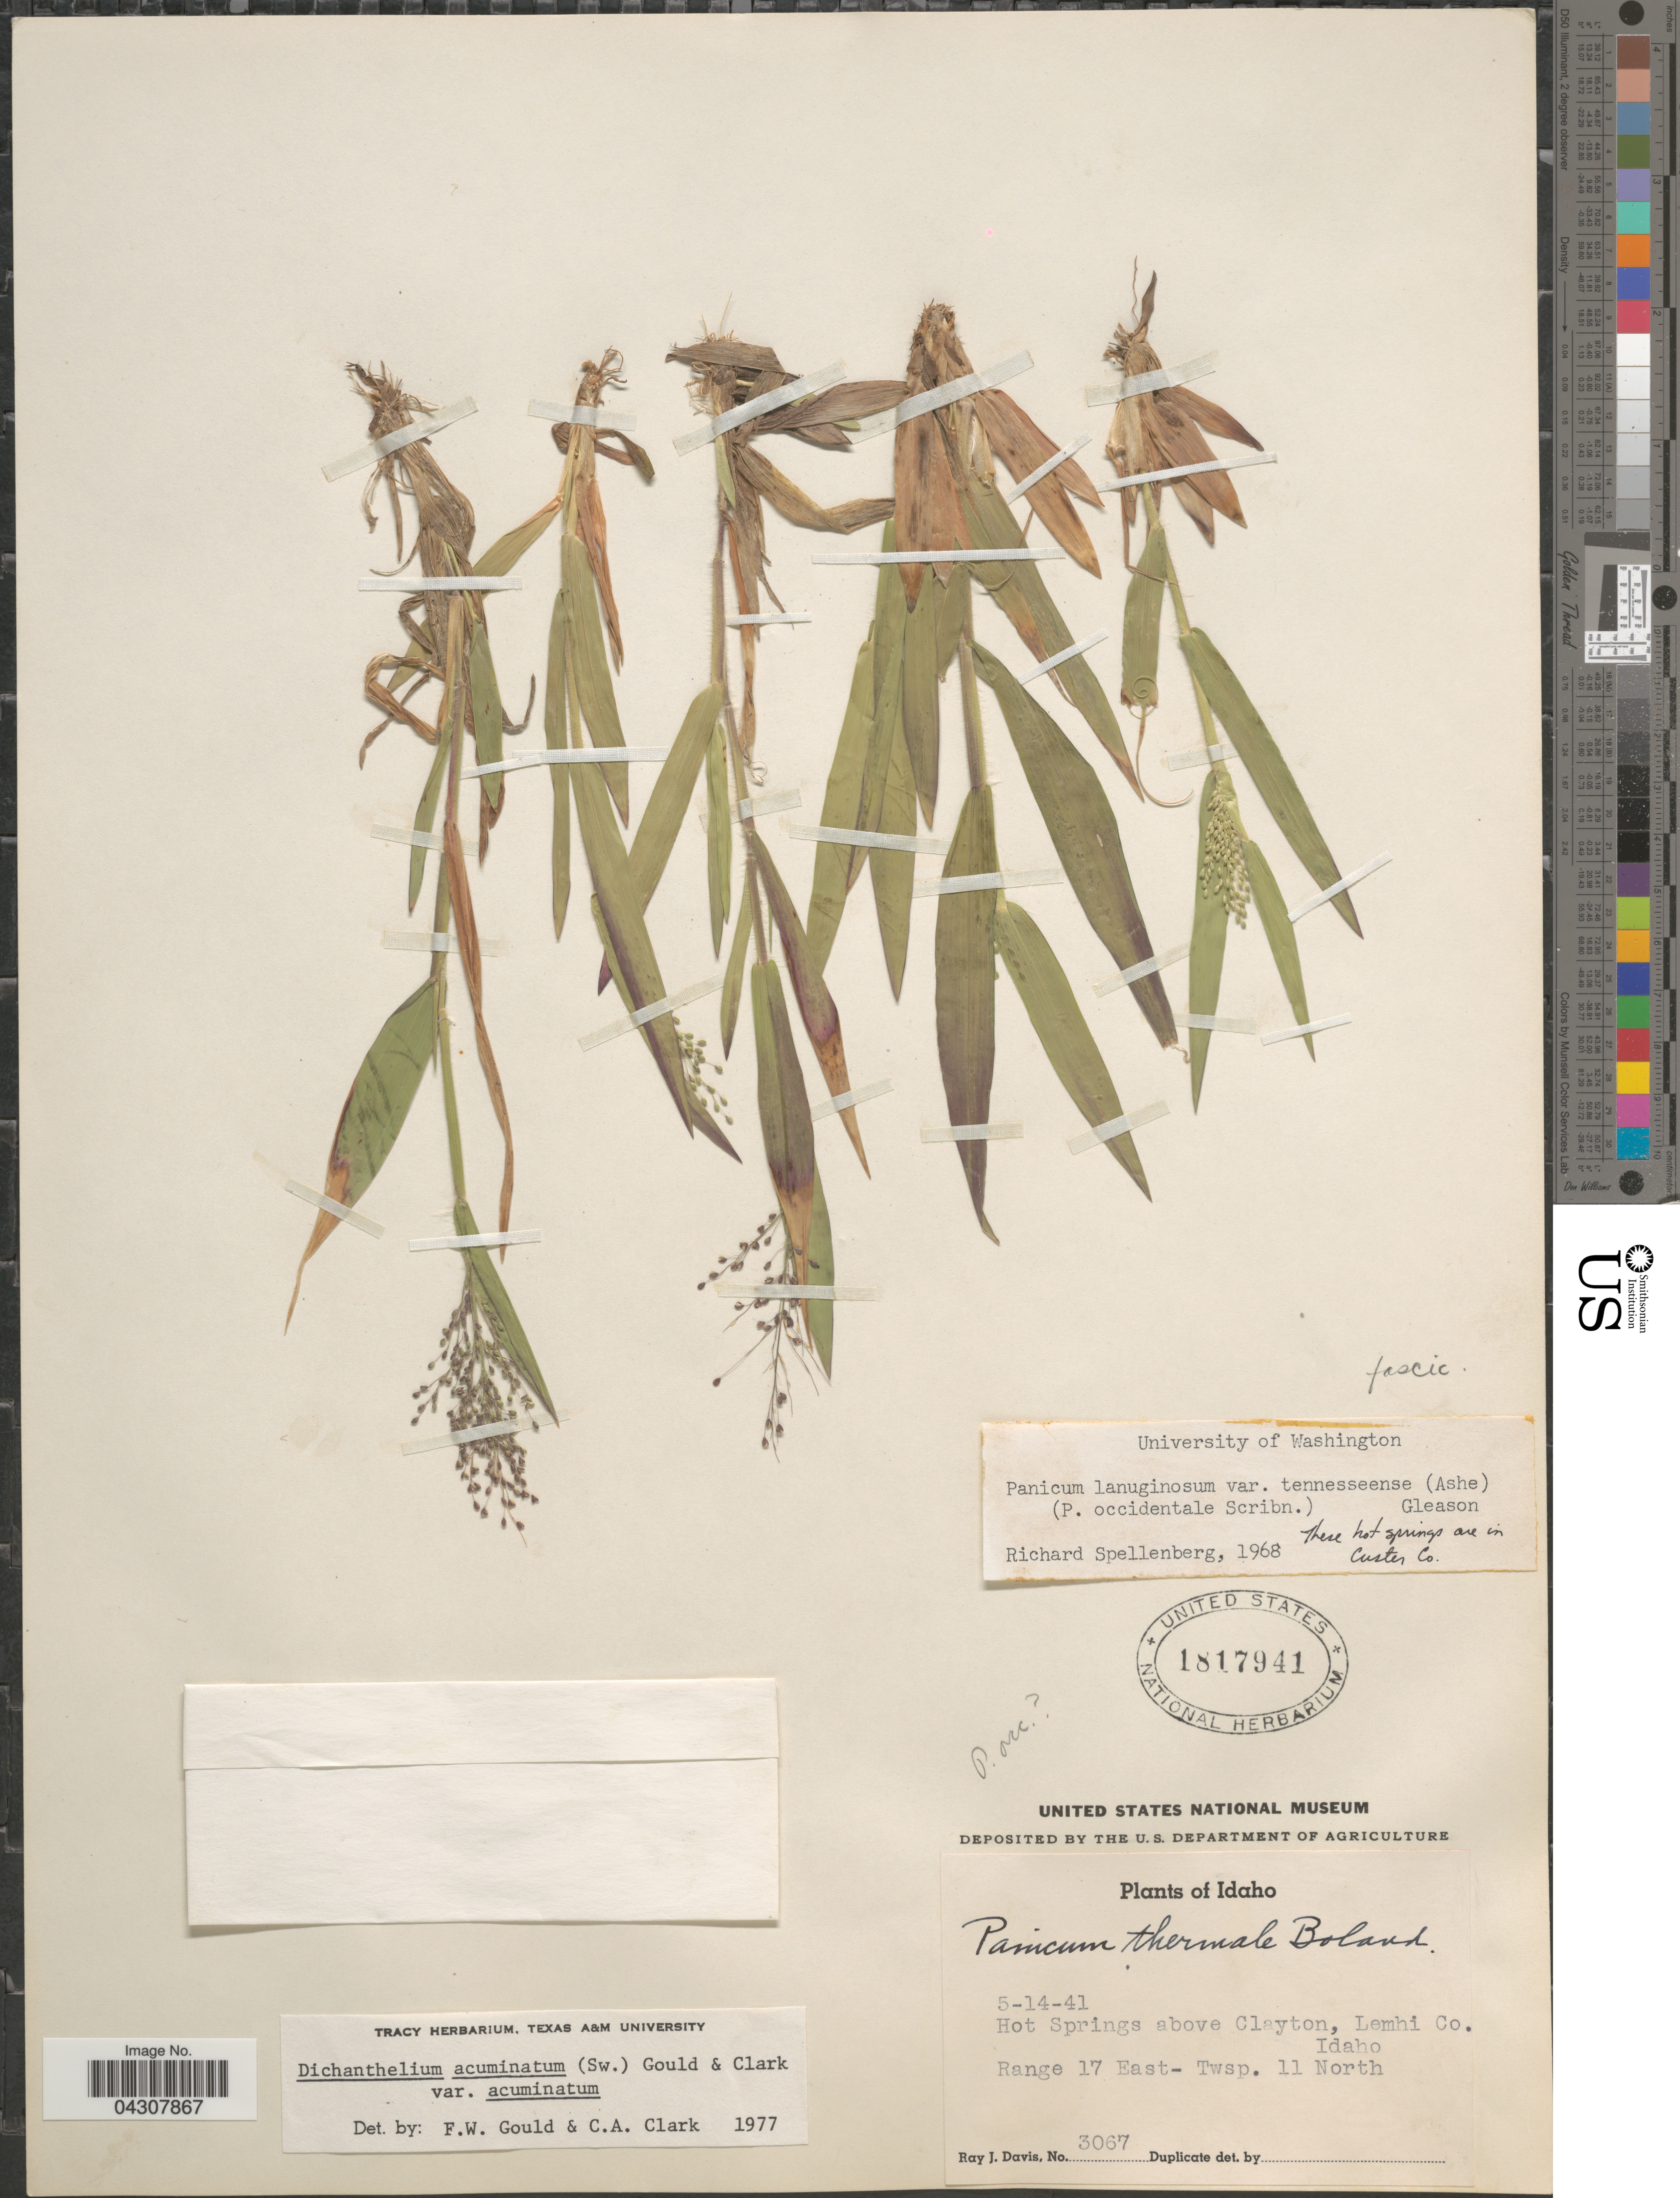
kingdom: Plantae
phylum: Tracheophyta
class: Liliopsida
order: Poales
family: Poaceae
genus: Dichanthelium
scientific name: Dichanthelium acuminatum var. acuminatum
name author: (Sw.) Gould & C.A. Clark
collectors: R. Davis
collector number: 3067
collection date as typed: Transcribed d/m/y: 14/5/41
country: United States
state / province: Idaho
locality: Hot Springs above Clayton, Lemhi Co. Range 17 East-Twsp. 11 North.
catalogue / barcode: US 1817941